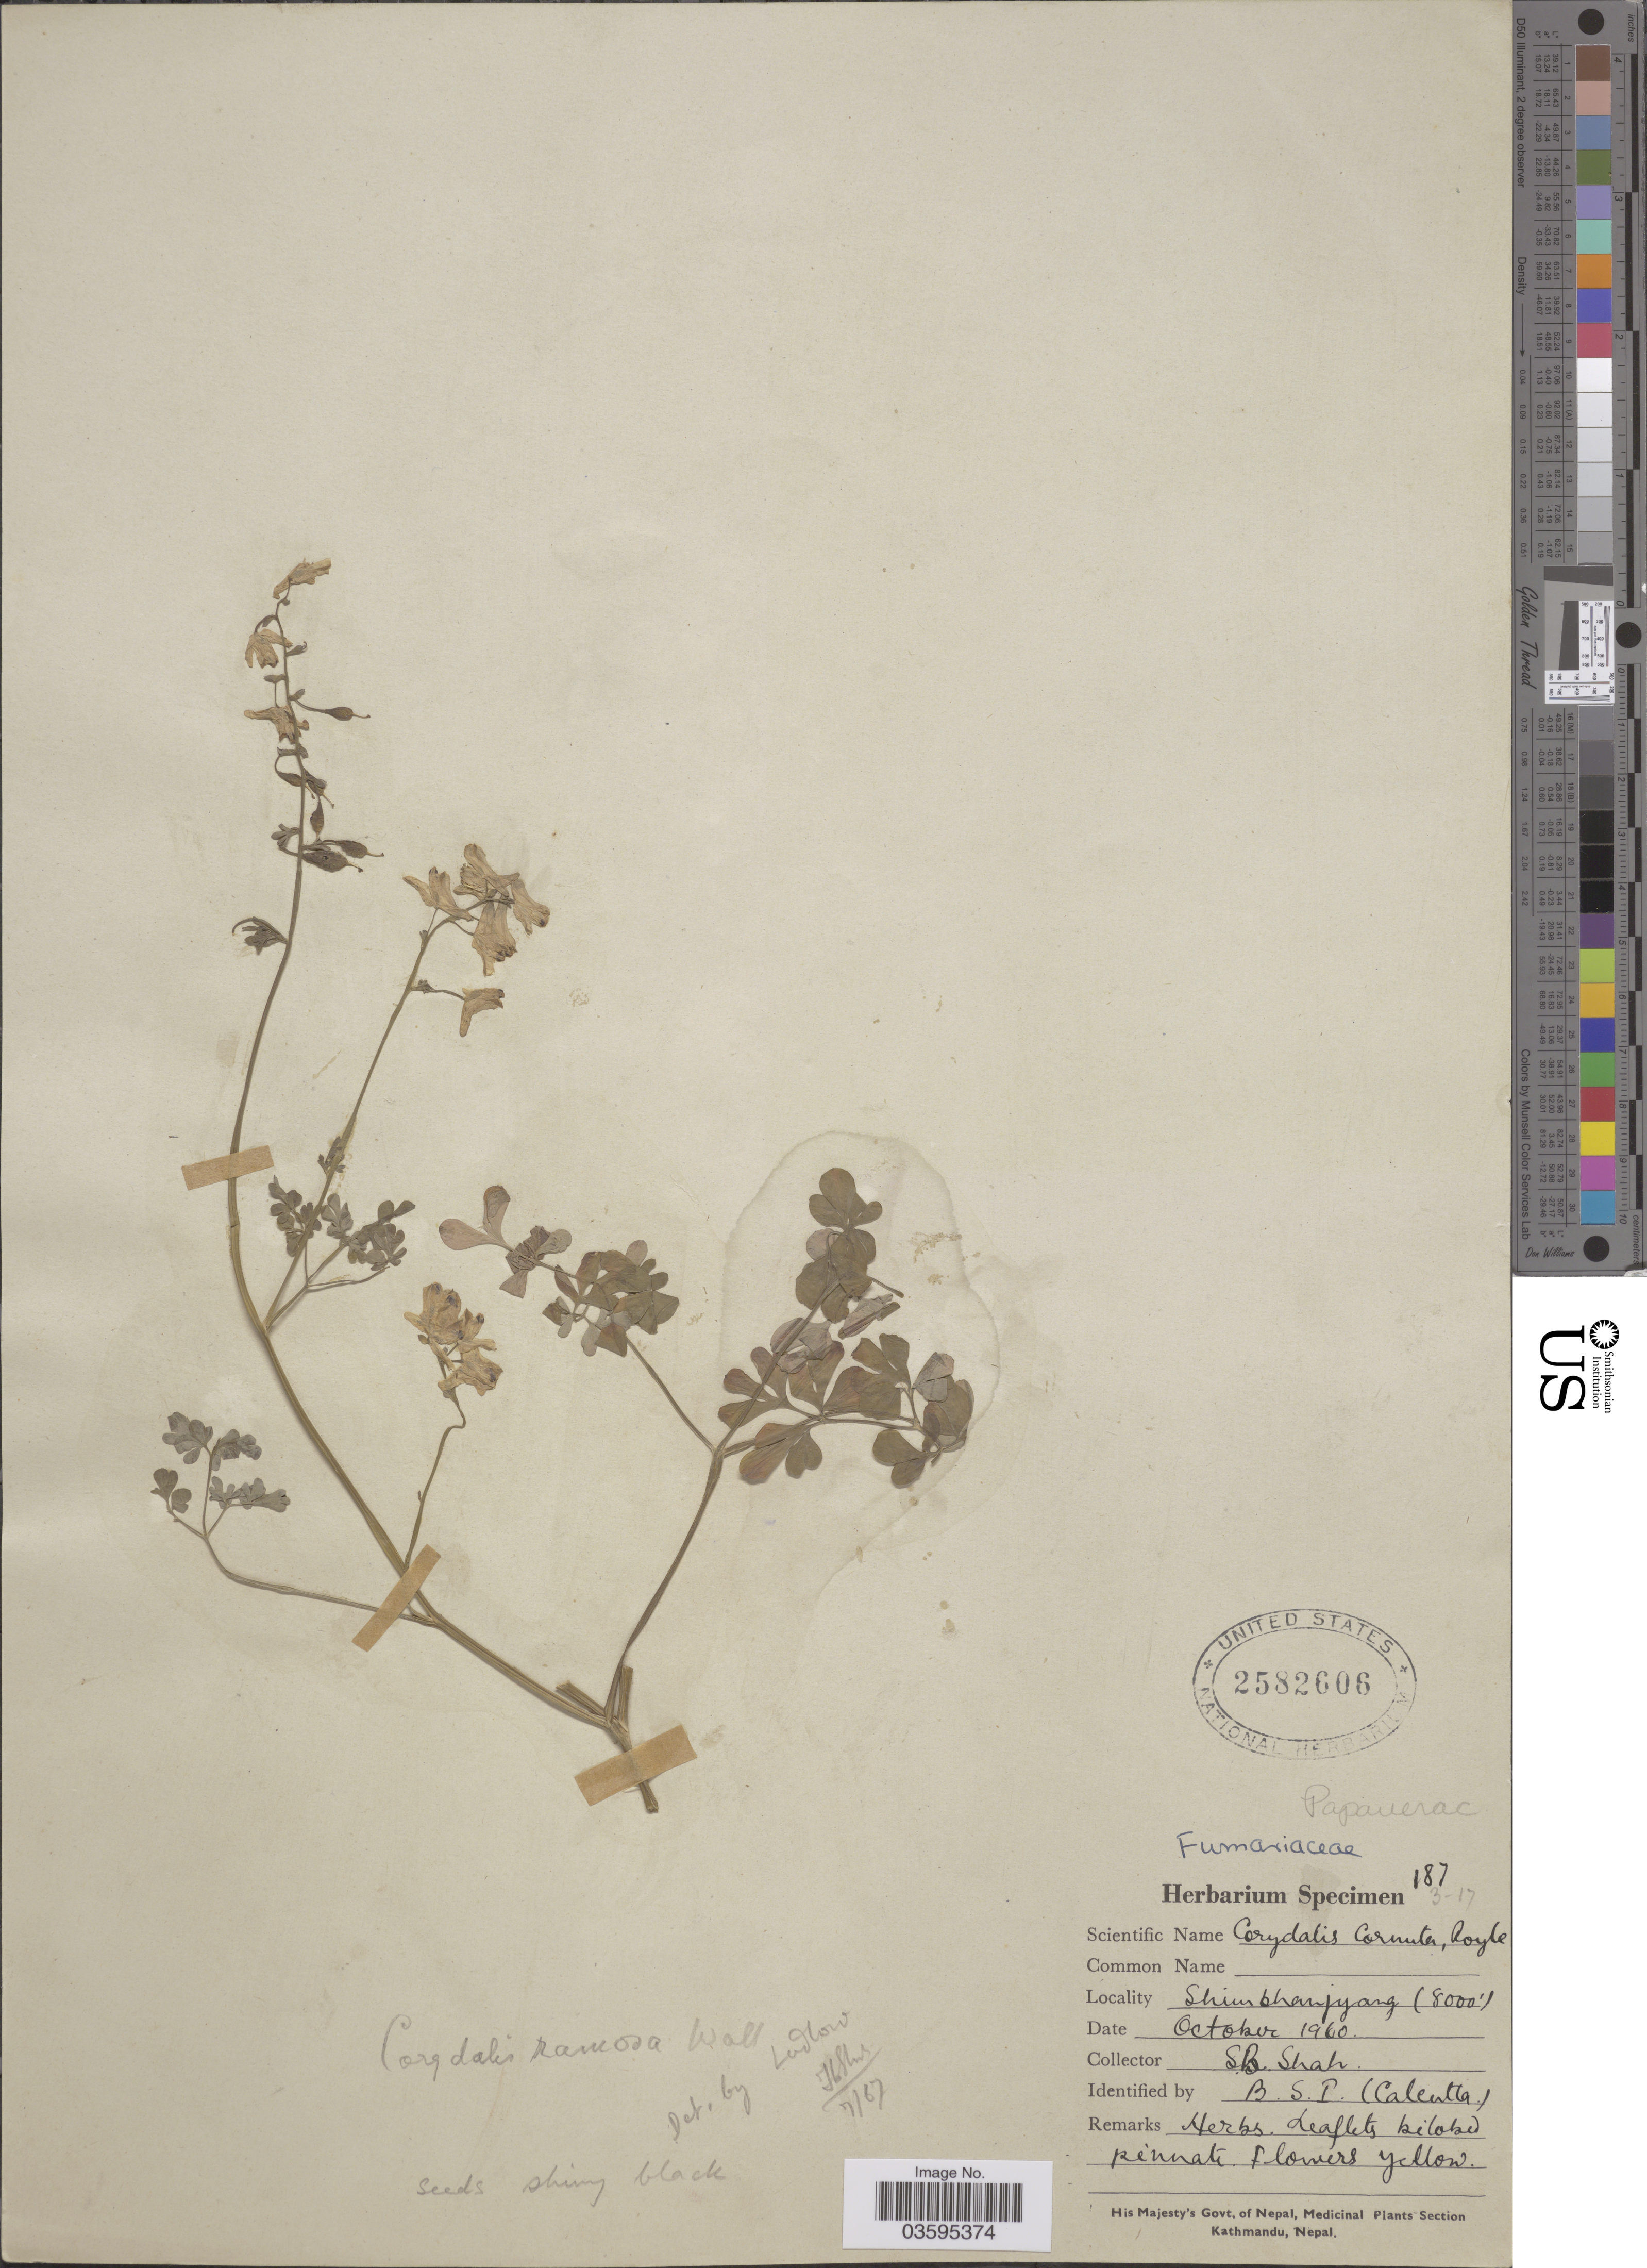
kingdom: Plantae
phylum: Tracheophyta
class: Magnoliopsida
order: Ranunculales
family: Papaveraceae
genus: Corydalis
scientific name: Corydalis ramosa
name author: Wall.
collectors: S. Shah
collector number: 187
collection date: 1960-10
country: Nepal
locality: Shimbhanjyang [interpreted].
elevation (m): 2438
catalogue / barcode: US 2582606